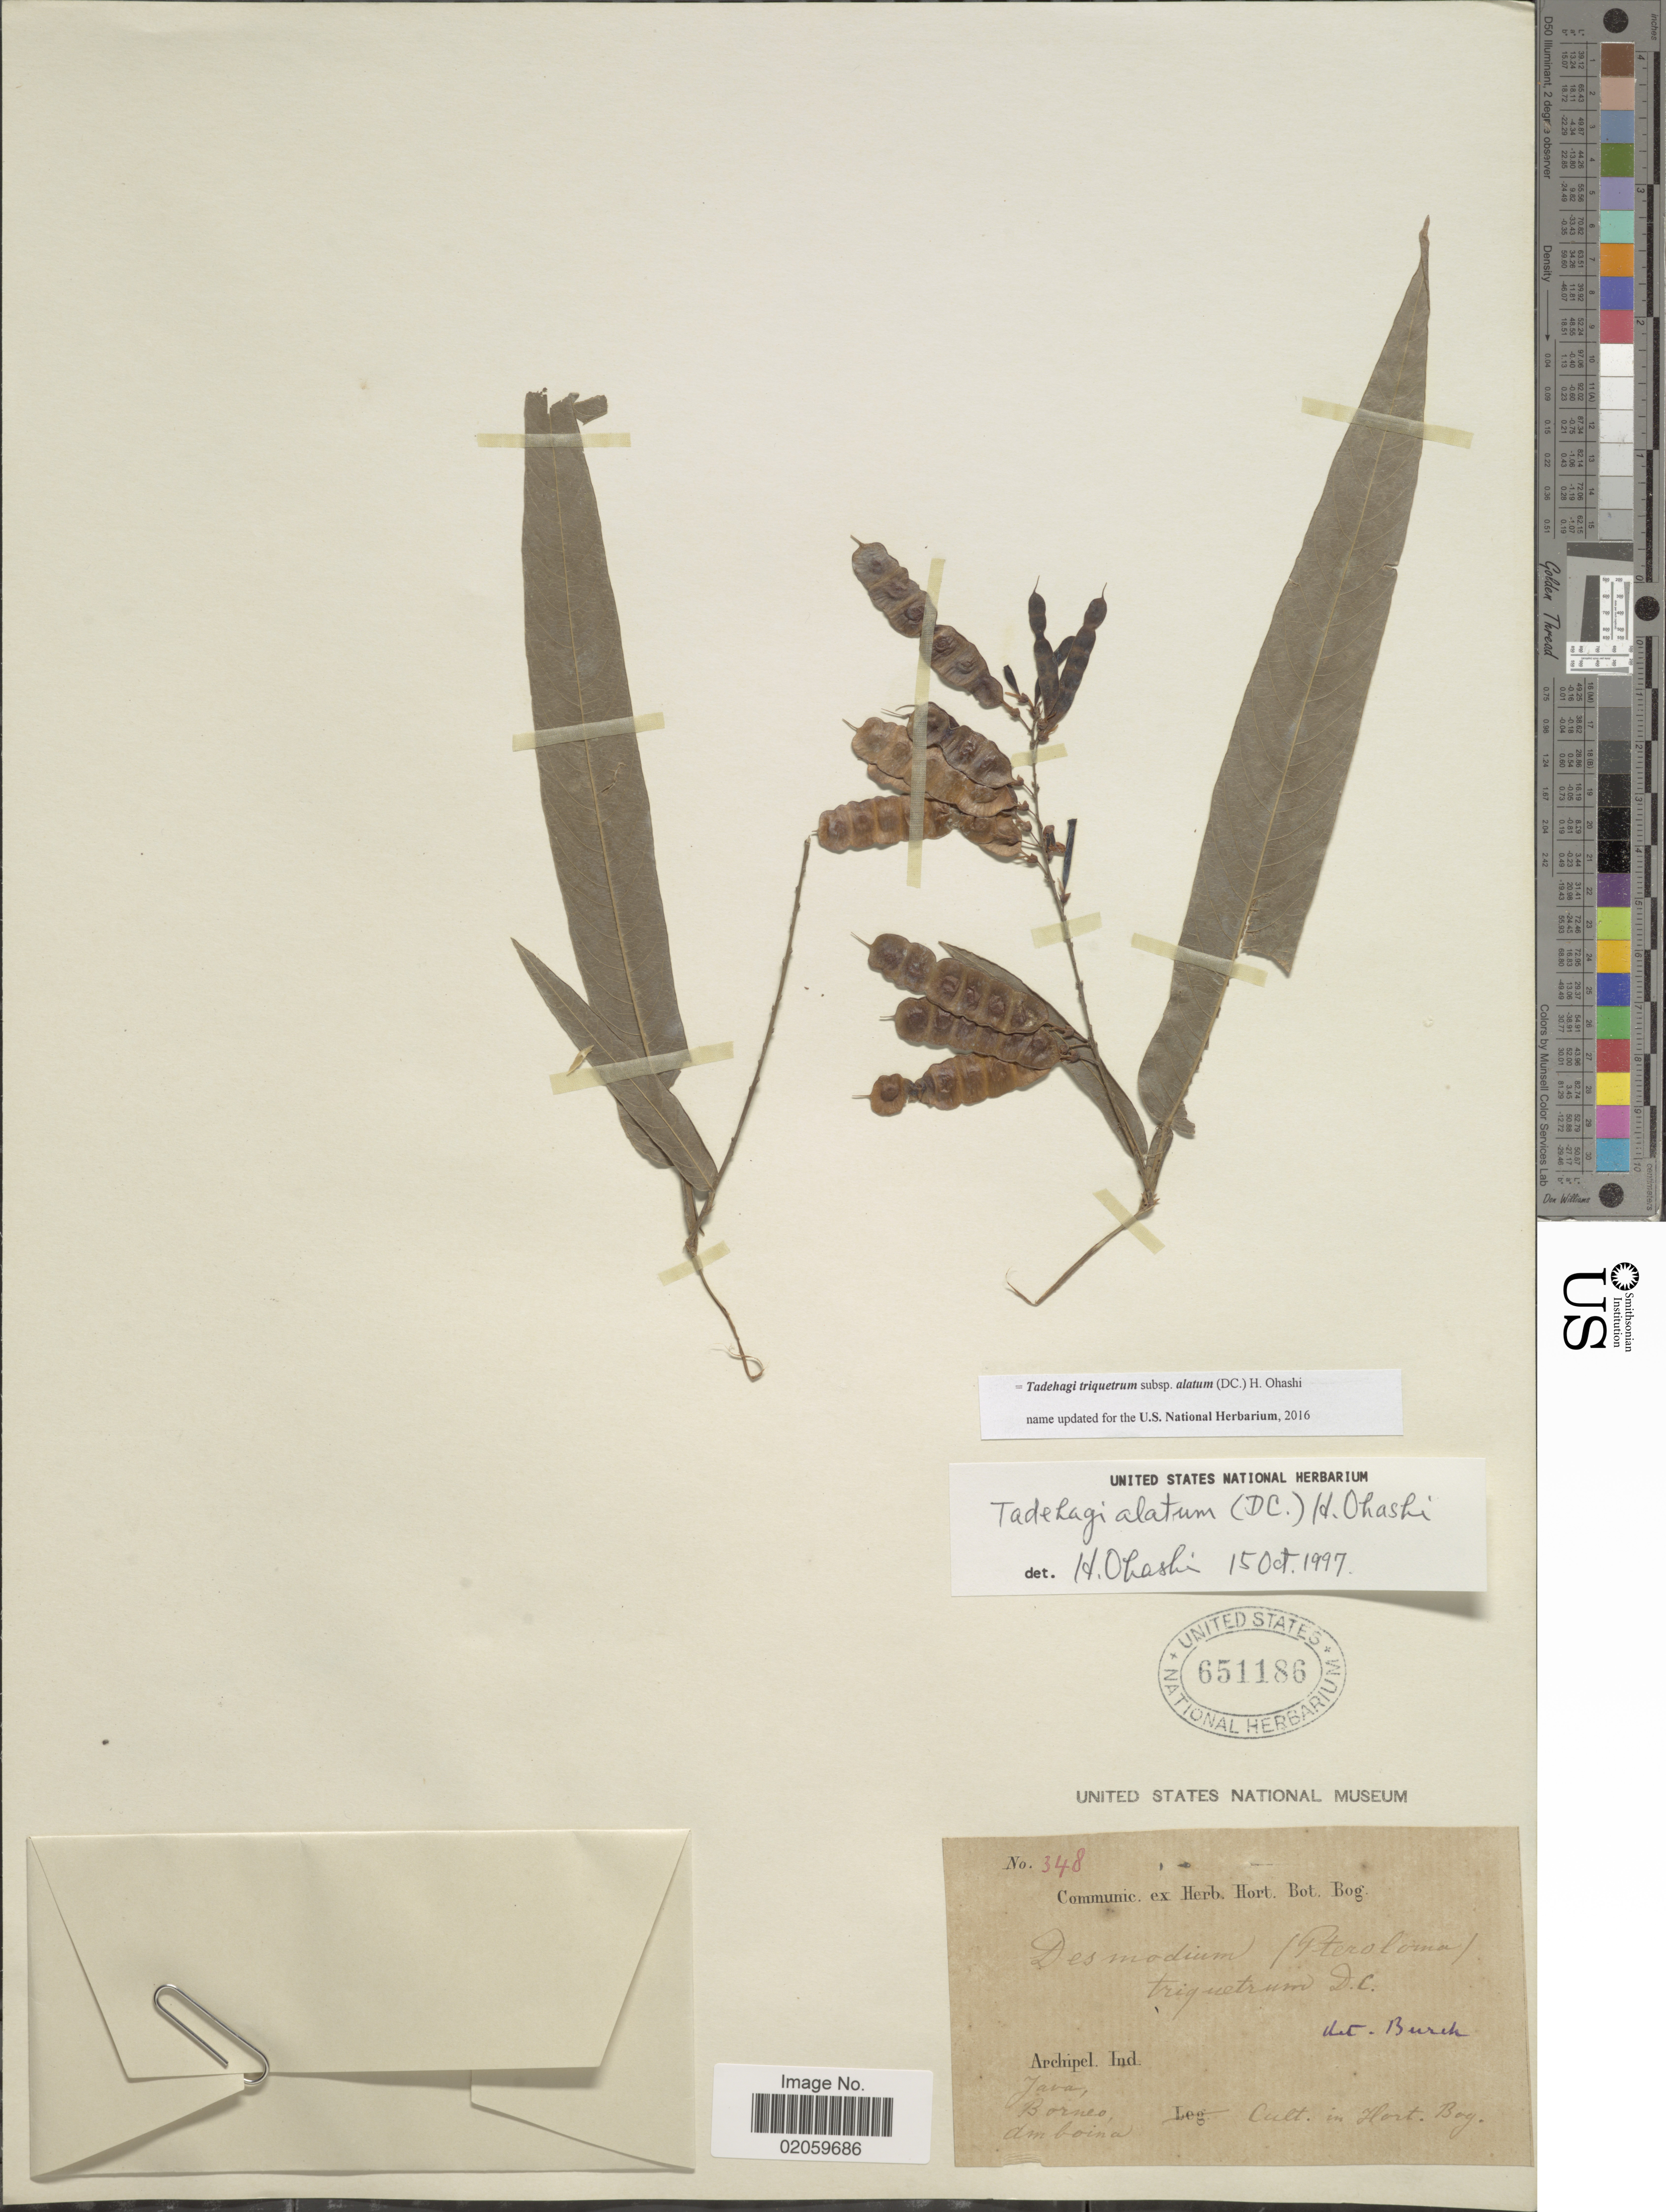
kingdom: Plantae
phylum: Tracheophyta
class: Magnoliopsida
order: Fabales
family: Fabaceae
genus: Tadehagi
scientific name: Tadehagi triquetrum subsp. alatum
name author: (DC.) H. Ohashi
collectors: Cult. In Hort. Bog.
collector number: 348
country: Indonesia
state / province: Java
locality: Archipel Ind., Borneo, Amboina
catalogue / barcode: US 651186